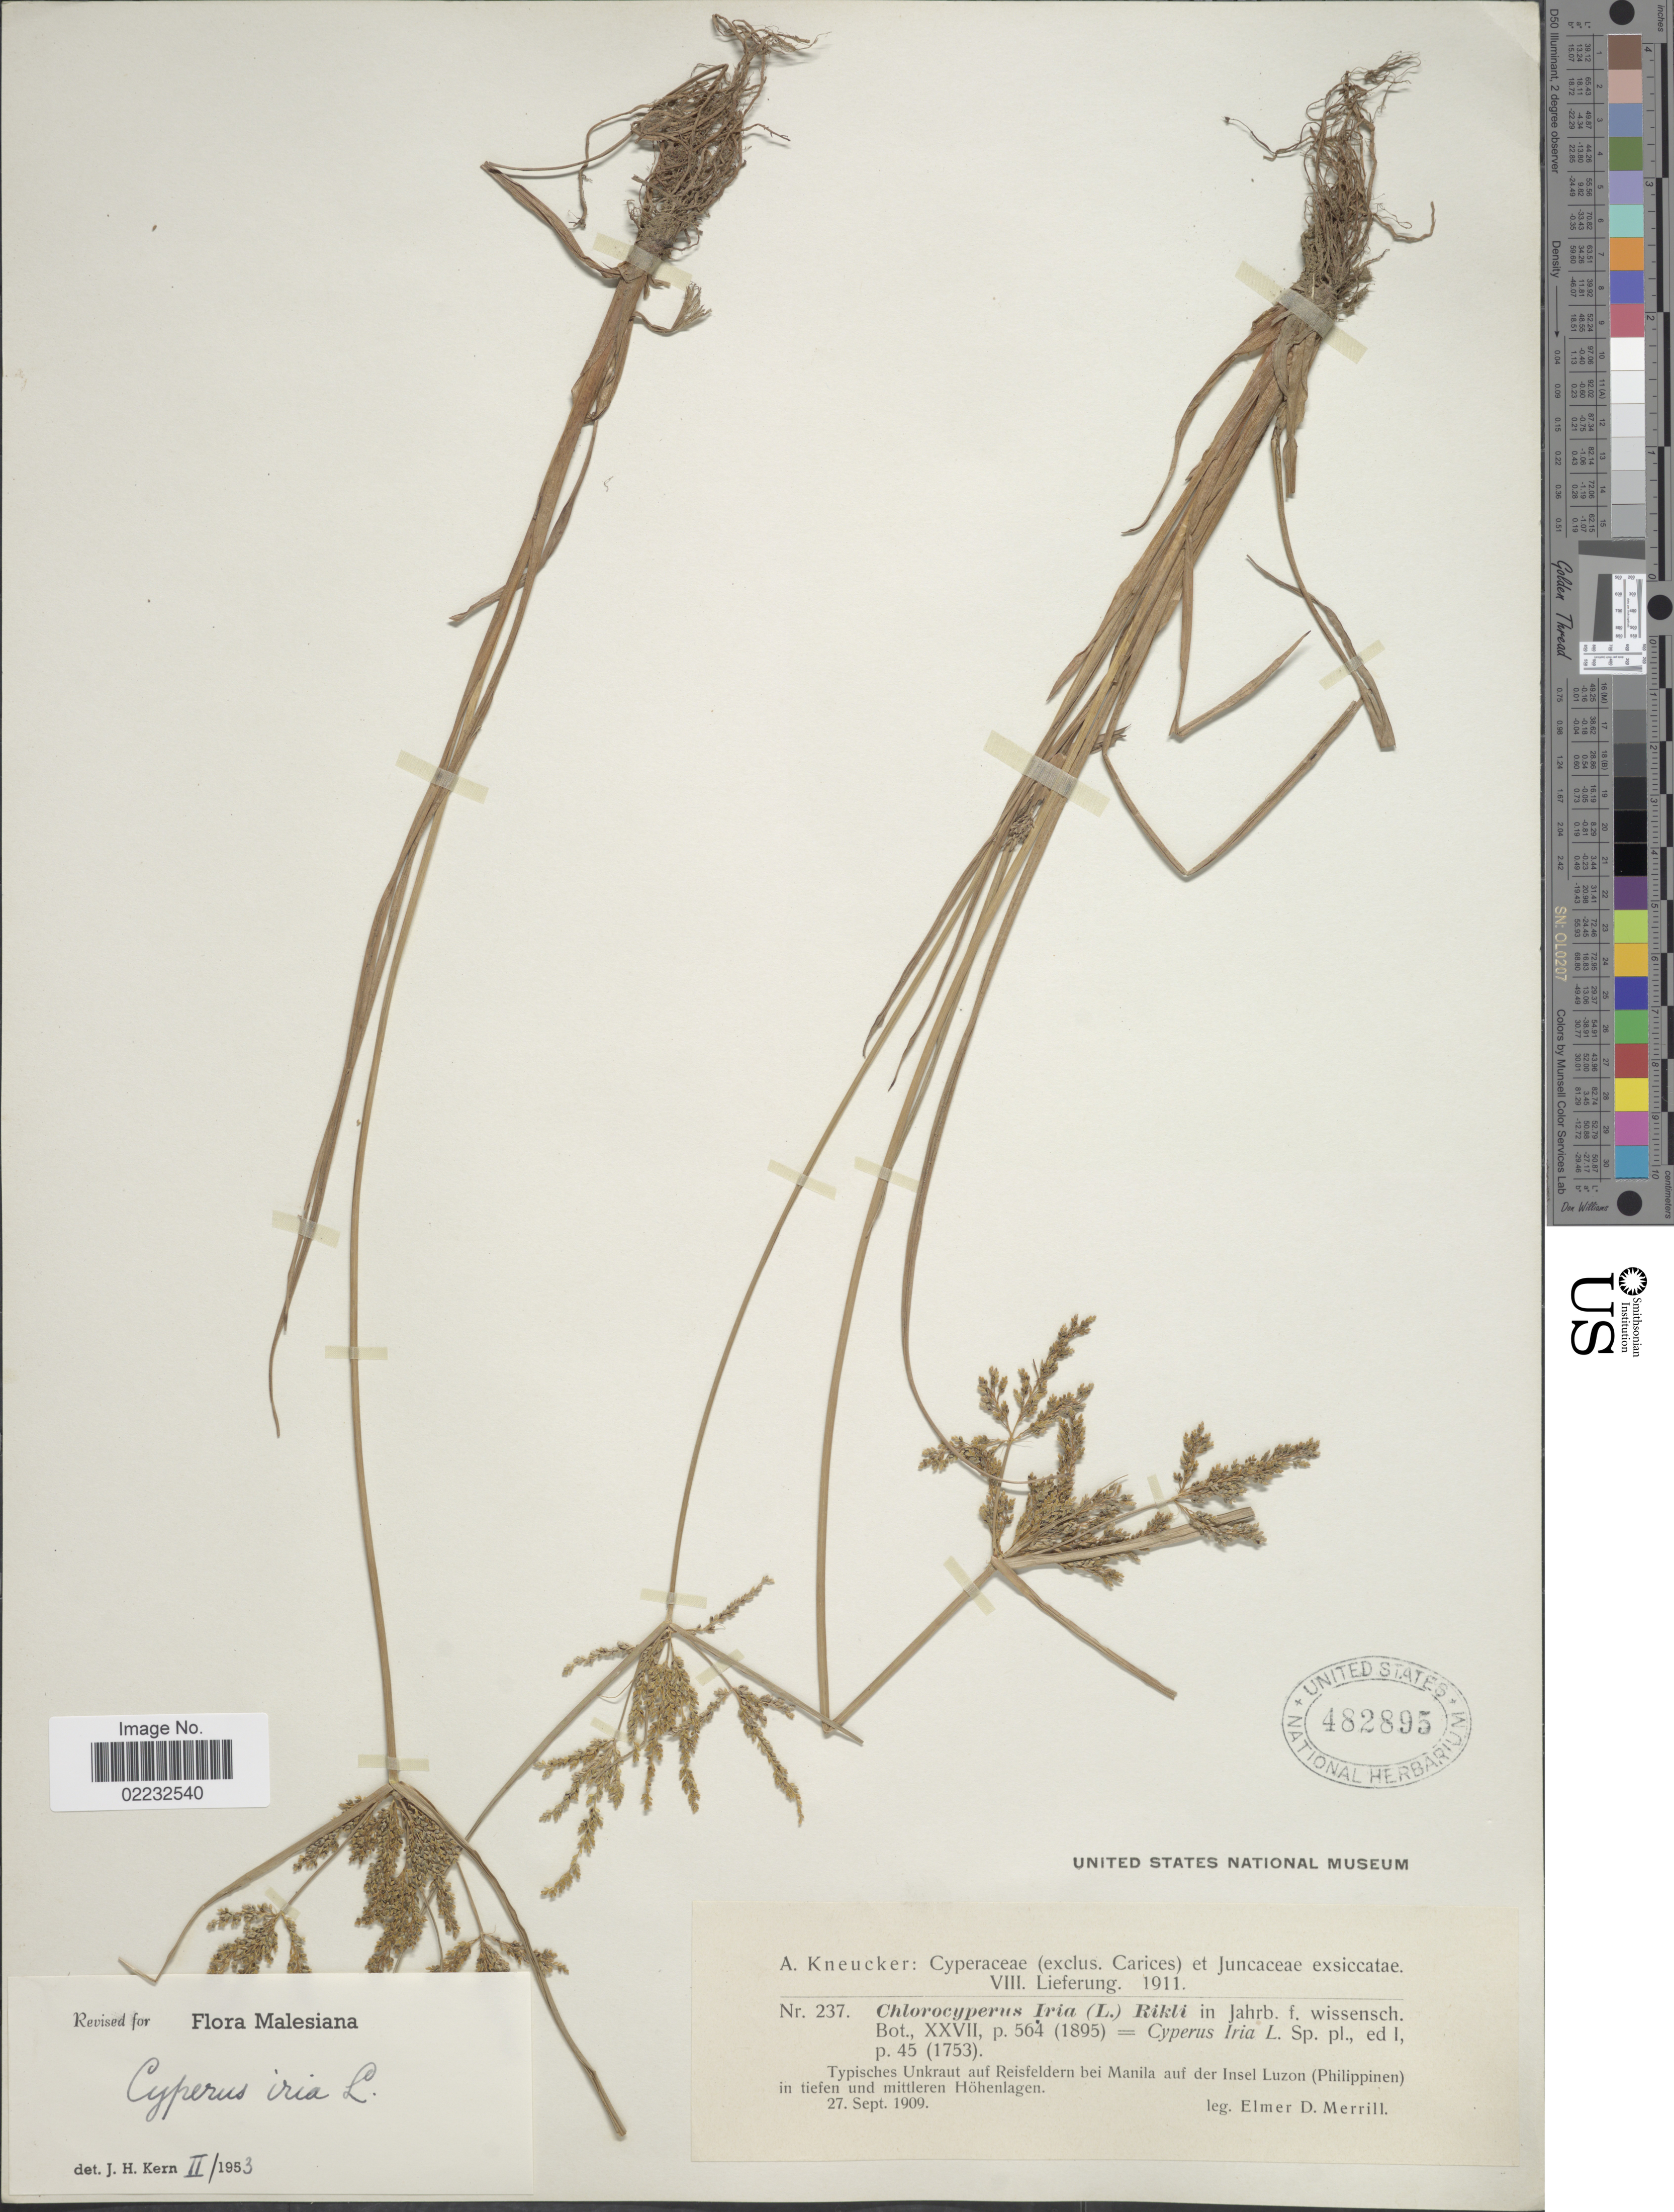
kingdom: Plantae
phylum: Tracheophyta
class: Liliopsida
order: Poales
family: Cyperaceae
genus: Cyperus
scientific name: Cyperus iria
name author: L.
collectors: E. D. Merrill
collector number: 237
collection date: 1909-09-27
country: Philippines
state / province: National Capital Region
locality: Typisches Unkraut auf Reisfeldern bei Manila auf der Insel Luzon (Philippinen) in tiefen und mittleren Hohenlagen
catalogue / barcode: US 482895